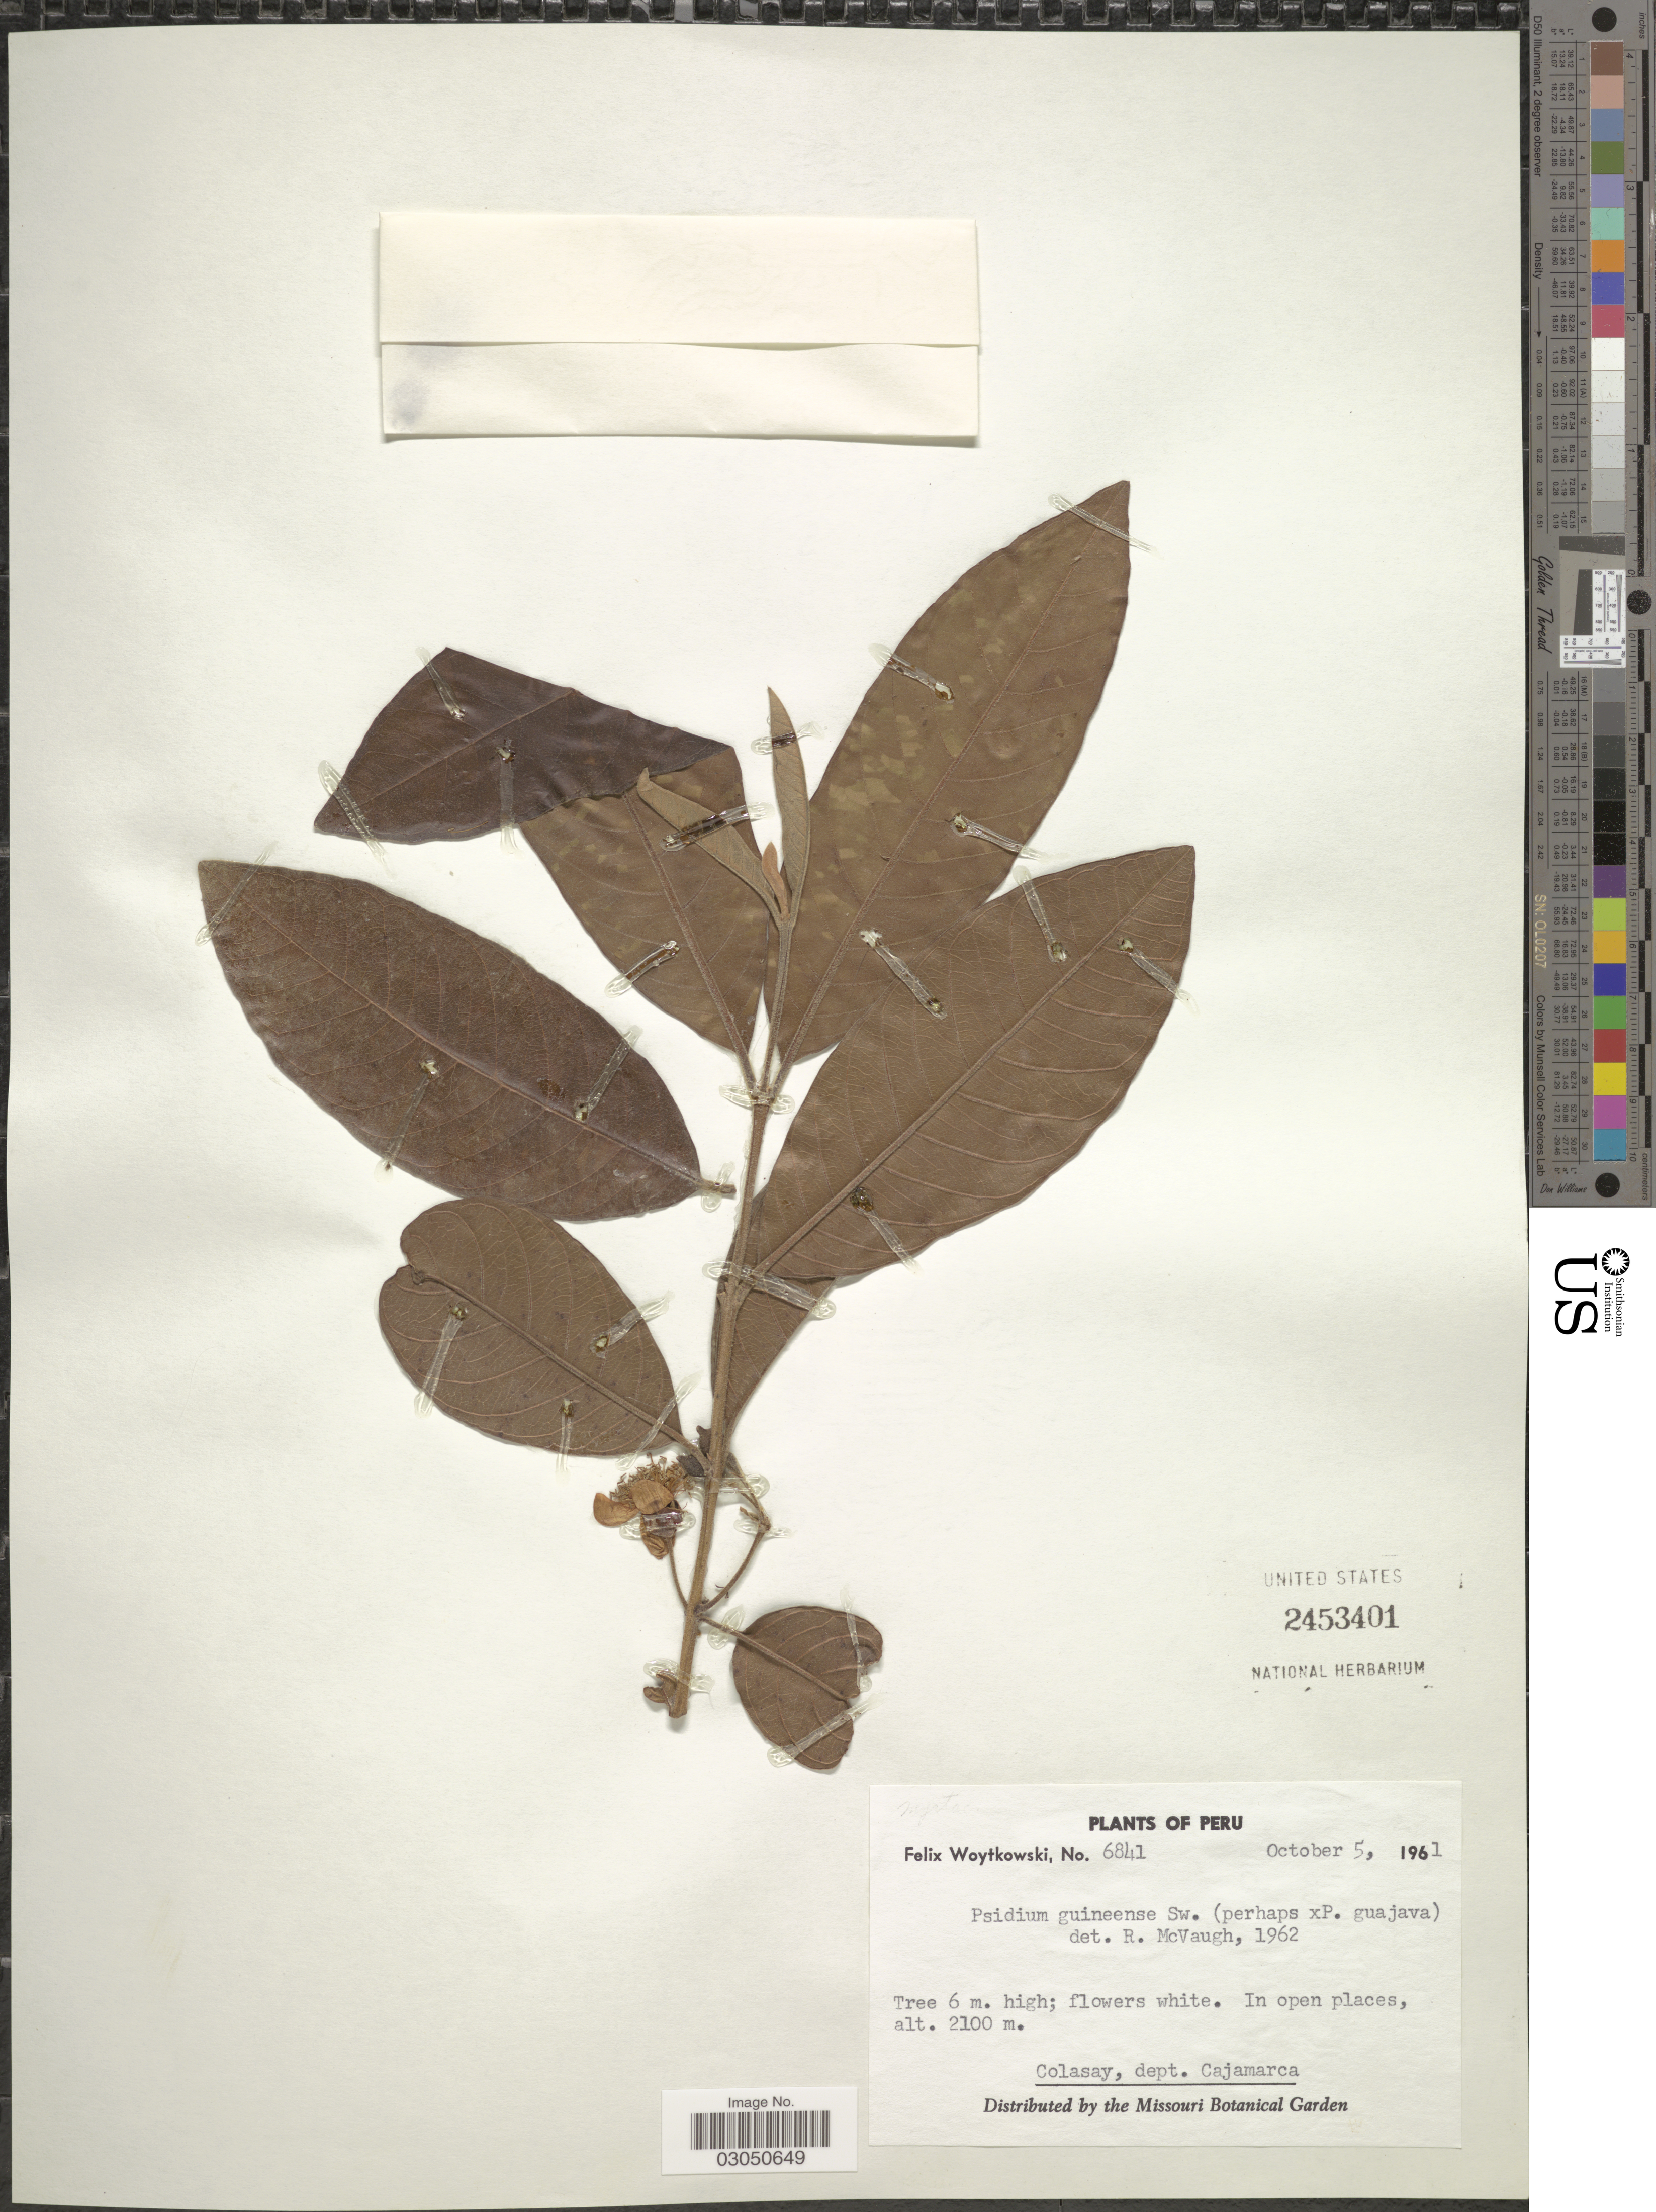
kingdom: Plantae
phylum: Tracheophyta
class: Magnoliopsida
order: Myrtales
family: Myrtaceae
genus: Psidium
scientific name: Psidium guineense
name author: Sw.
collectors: F. Woytkowski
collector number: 6841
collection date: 1961-10-05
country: Peru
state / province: Cajamarca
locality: Colasay, dept. Cajamarca.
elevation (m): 2100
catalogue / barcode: US 2453401